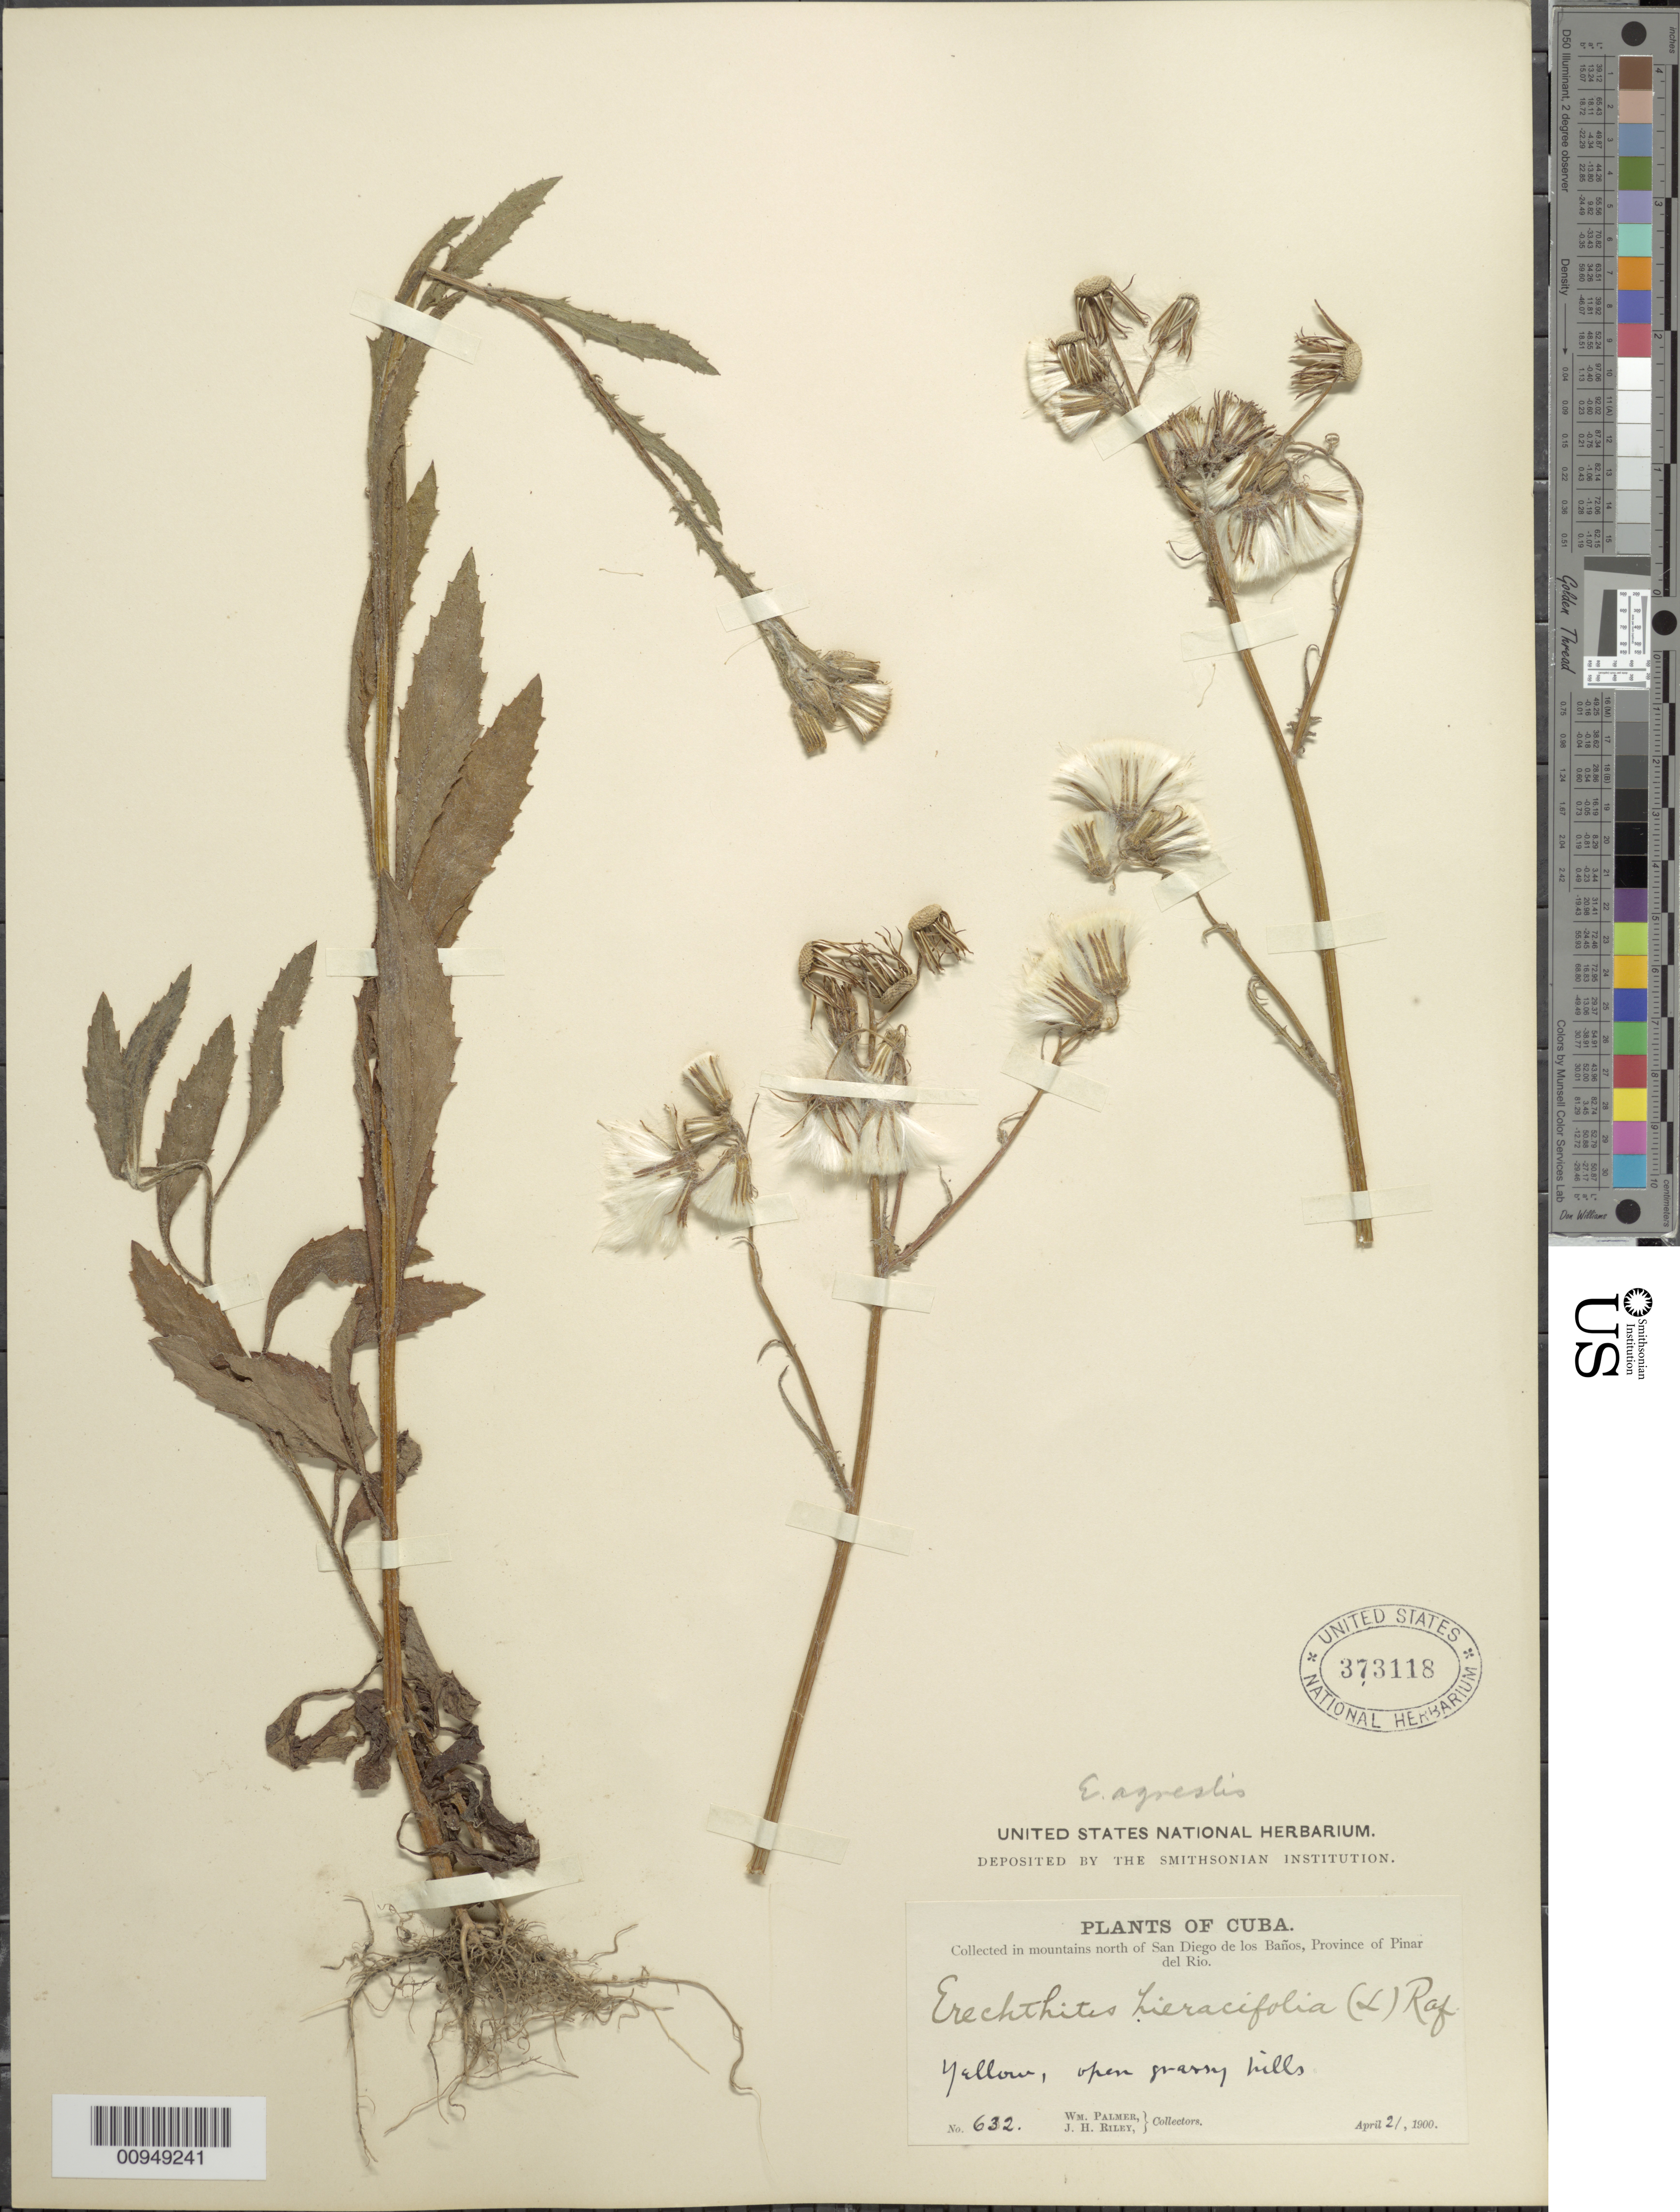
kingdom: Plantae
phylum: Tracheophyta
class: Magnoliopsida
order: Asterales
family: Asteraceae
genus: Erechtites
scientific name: Erechtites hieraciifolius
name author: (L.) Raf. ex DC.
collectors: W. Palmer & J. H. Riley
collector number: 632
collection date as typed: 21 Apr 1900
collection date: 1900-04-21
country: Cuba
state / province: Pinar del Rio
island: Cuba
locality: mountains north of San Diego de las Baños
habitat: Open grassy hills in mountains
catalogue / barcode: US 373118